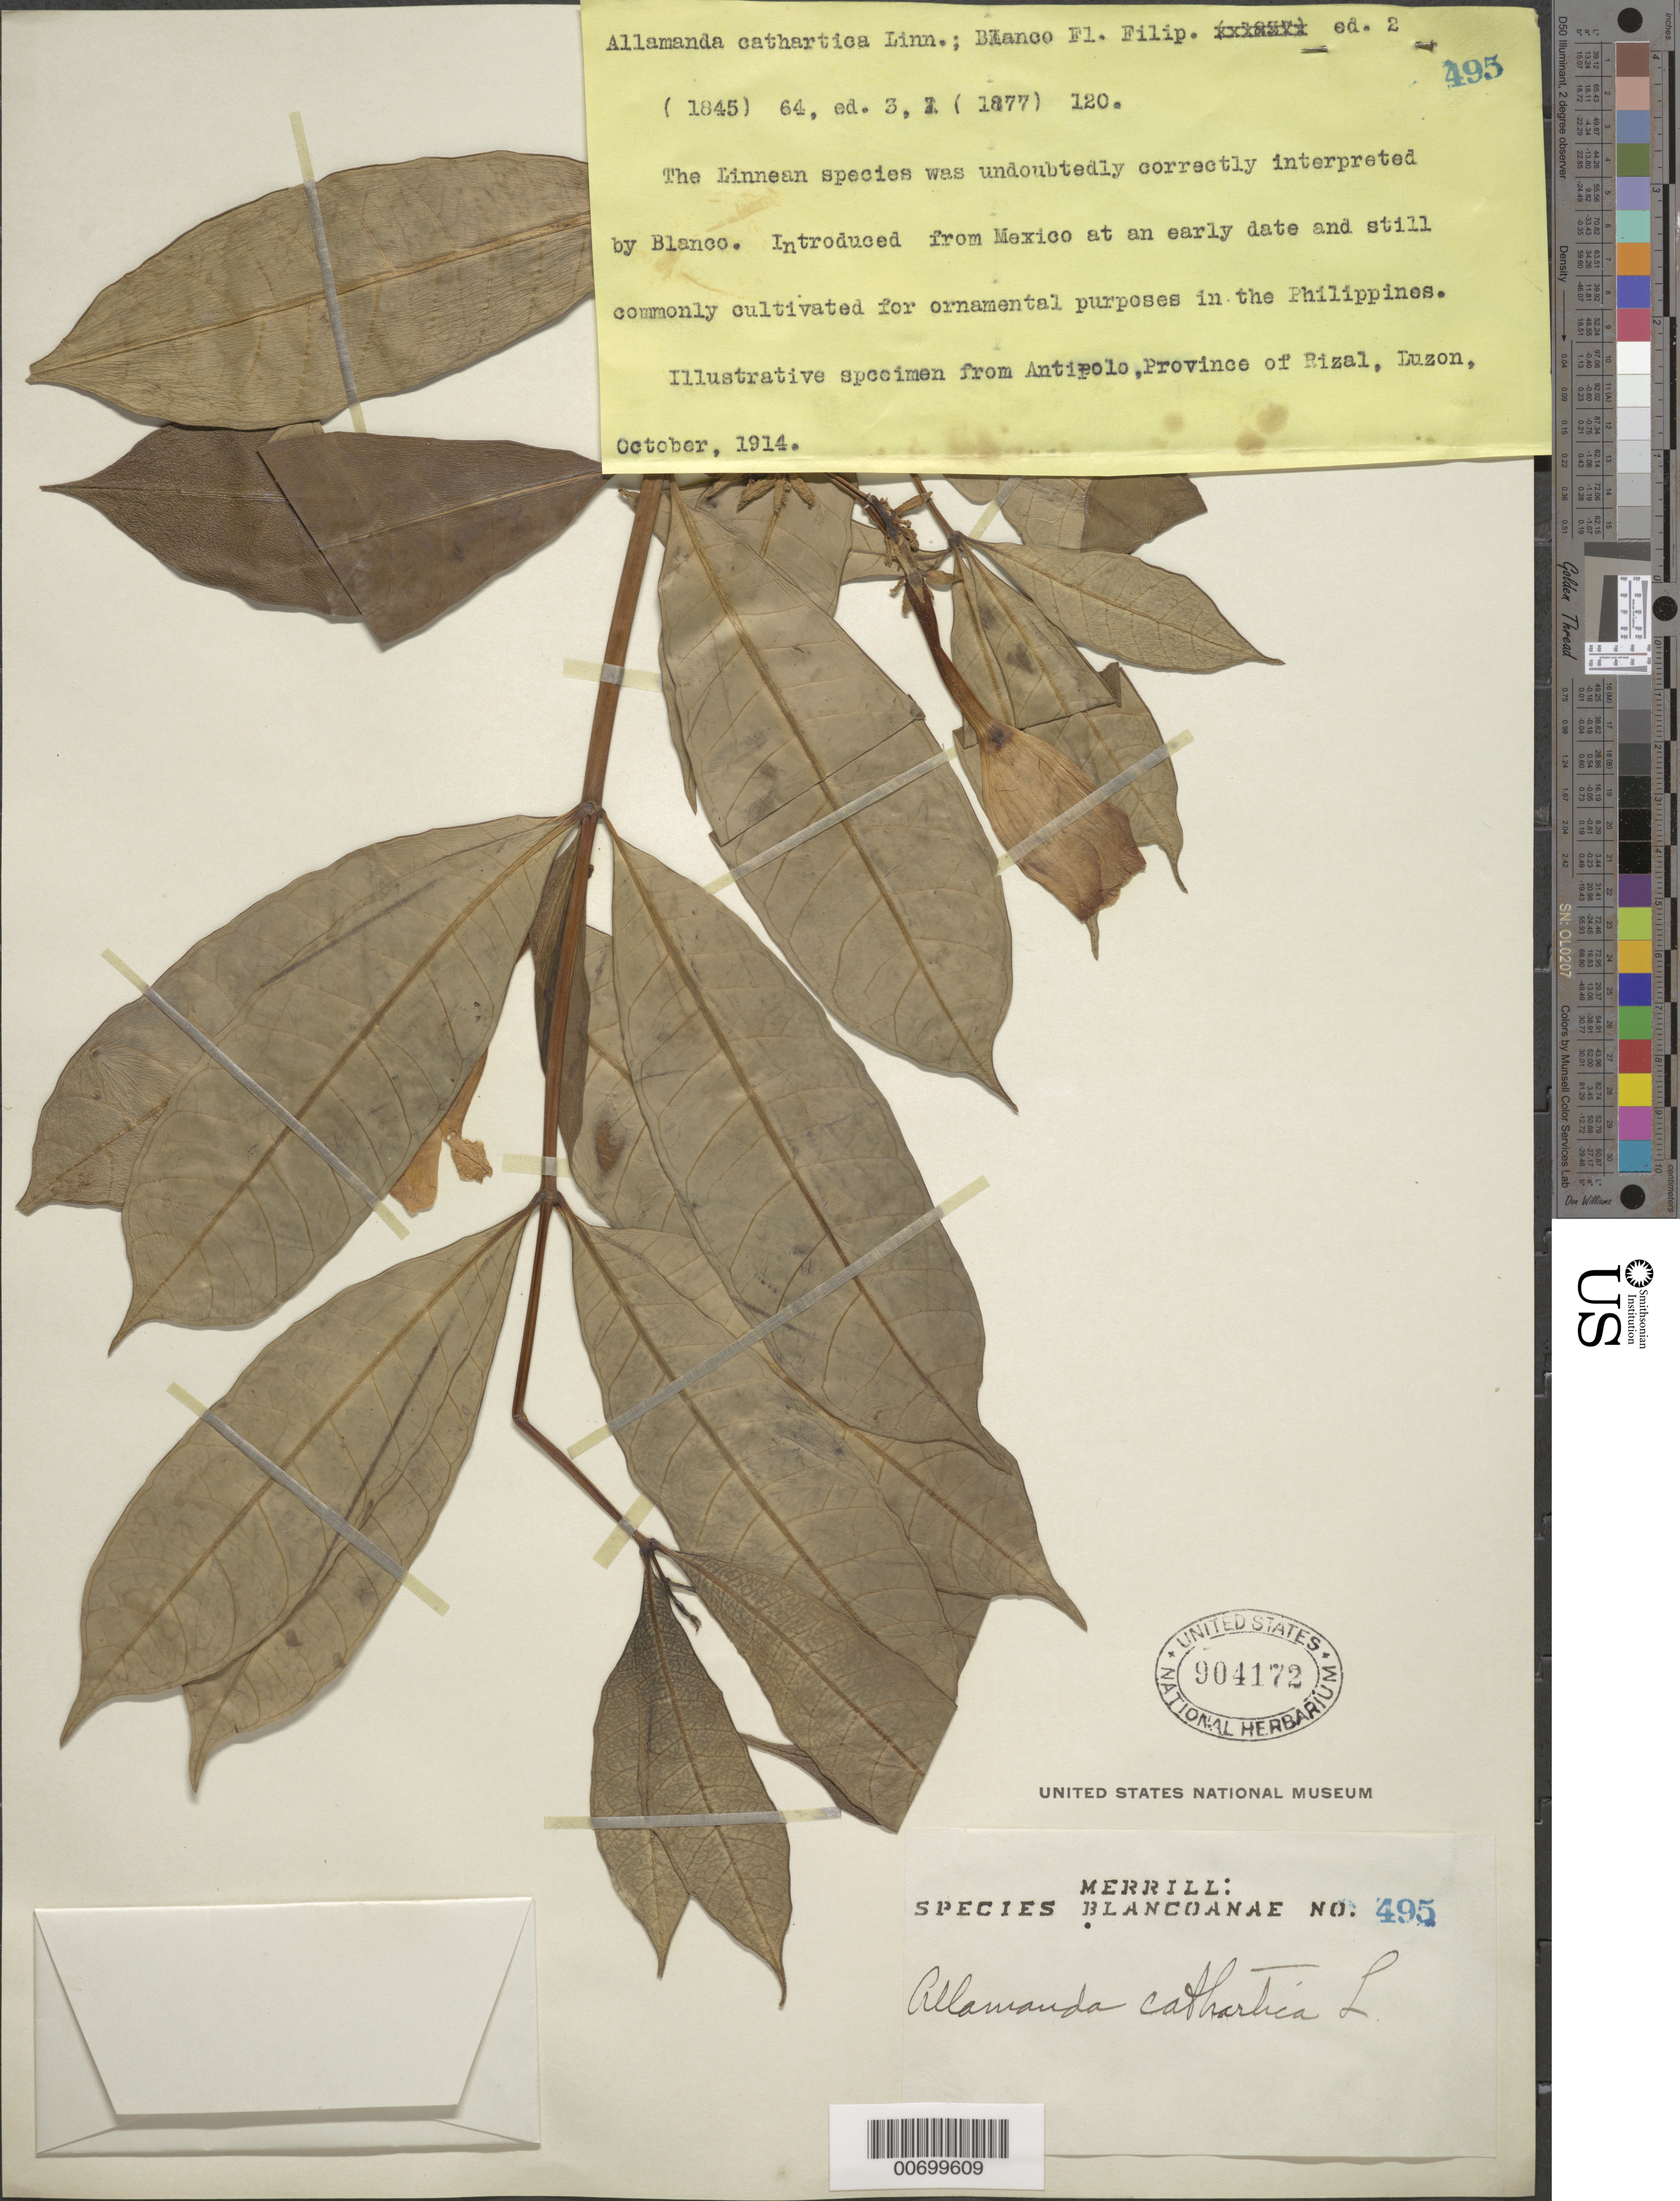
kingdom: Plantae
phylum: Tracheophyta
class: Magnoliopsida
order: Gentianales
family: Apocynaceae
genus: Allamanda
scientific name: Allamanda cathartica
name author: L.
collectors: E. D. Merrill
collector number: Sp. Blancoan. 0495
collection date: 1914-10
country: Philippines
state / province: Calabarzon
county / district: Rizal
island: Luzon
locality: Antipolo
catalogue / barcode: US 904172